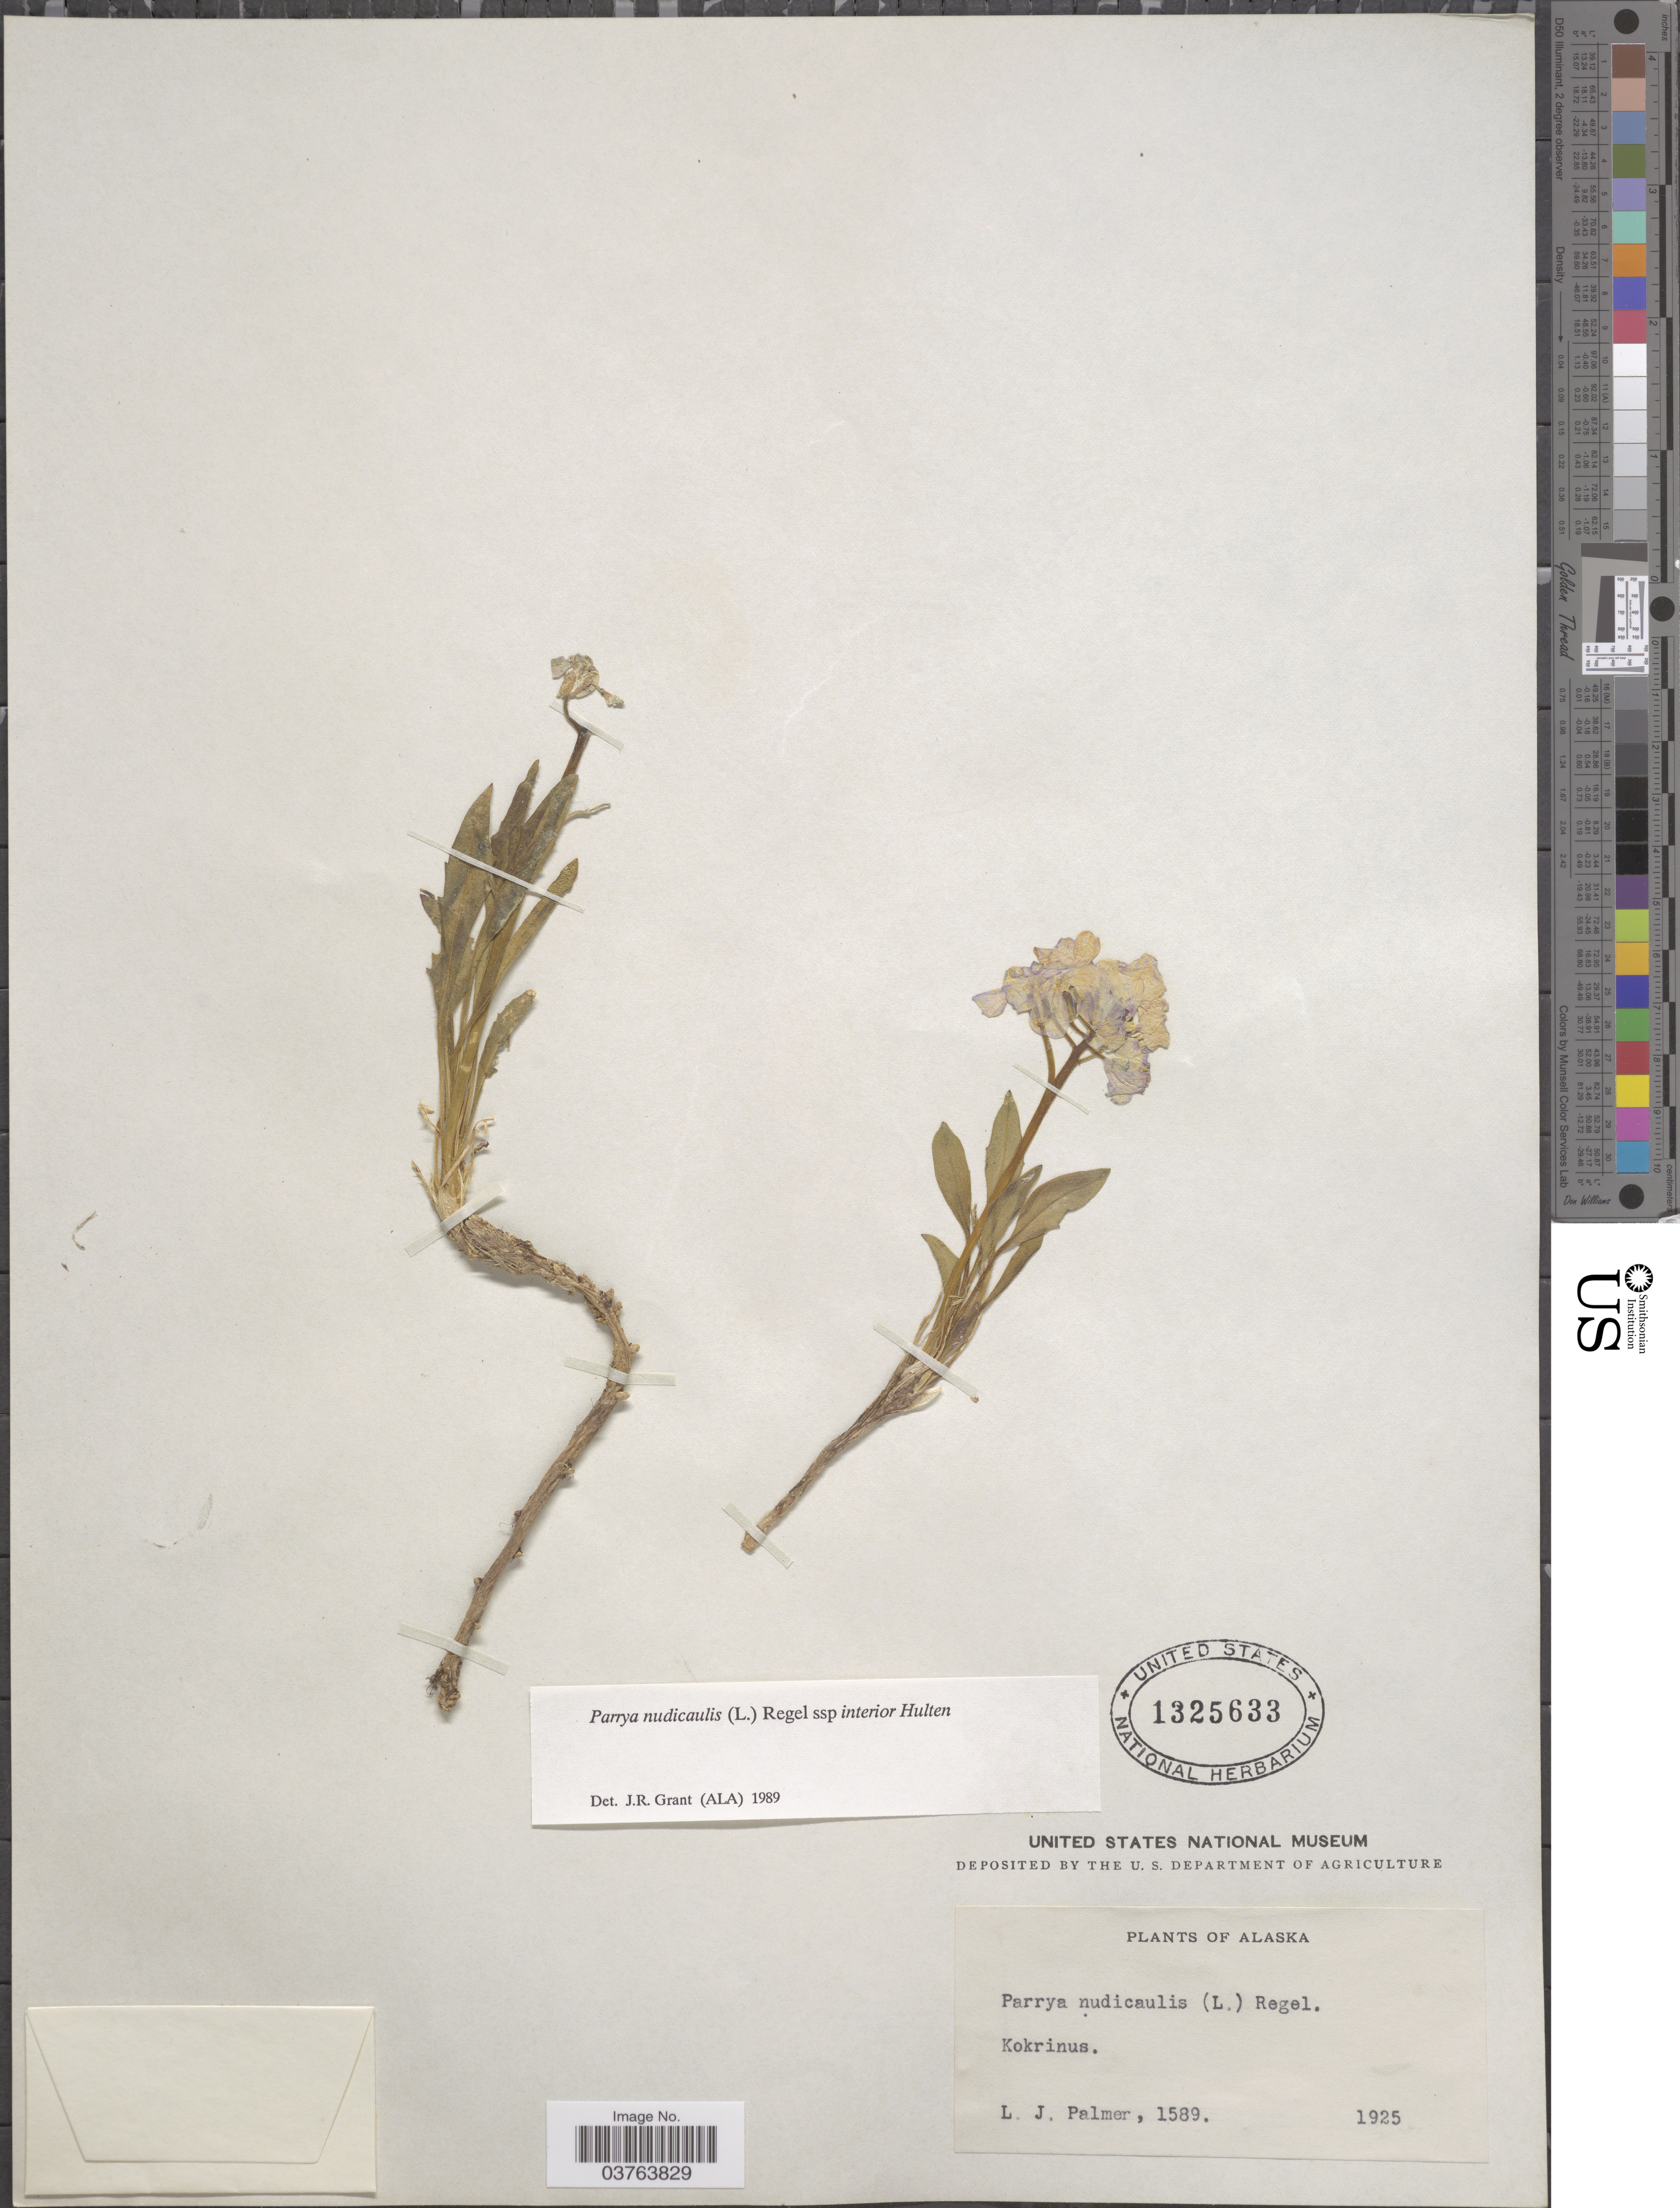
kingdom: Plantae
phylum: Tracheophyta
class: Magnoliopsida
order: Brassicales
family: Brassicaceae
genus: Parrya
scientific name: Parrya nudicaulis subsp. interior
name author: Hultén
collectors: L. J. Palmer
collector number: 1589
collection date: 1925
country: United States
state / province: Alaska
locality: Kokrinus.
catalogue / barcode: US 1325633